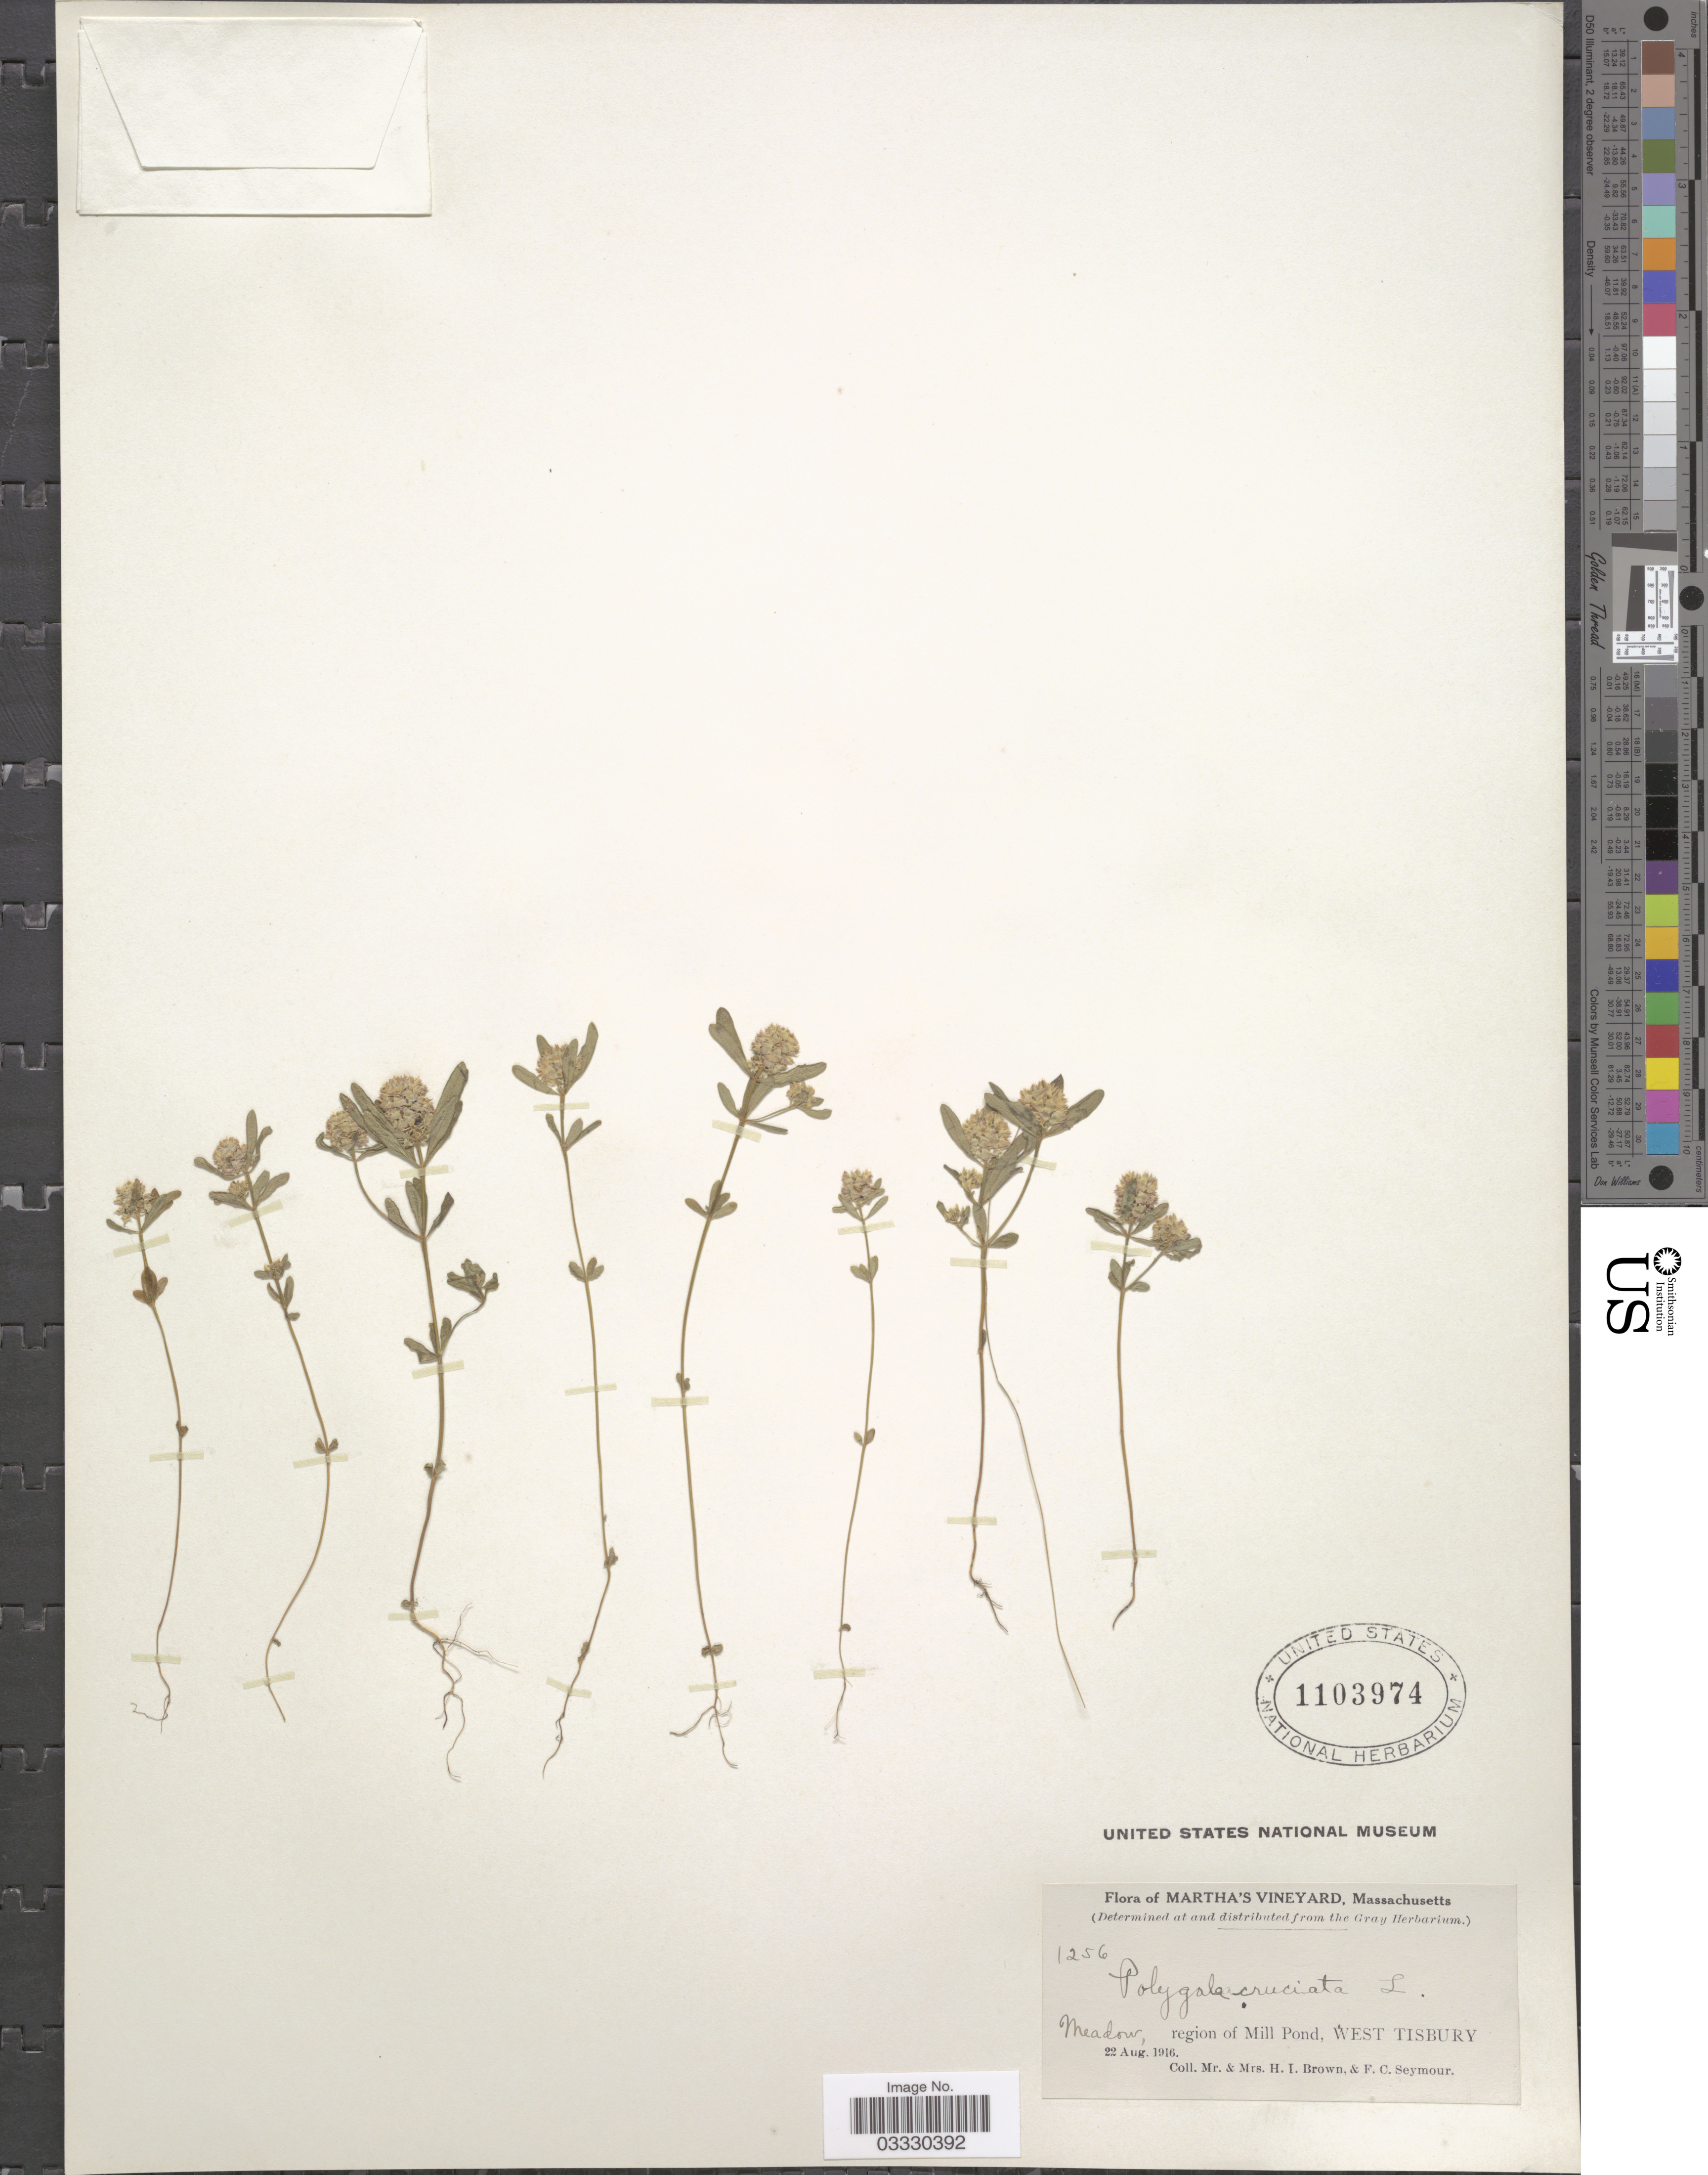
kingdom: Plantae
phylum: Tracheophyta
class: Magnoliopsida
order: Fabales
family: Polygalaceae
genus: Polygala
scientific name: Polygala cruciata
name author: L.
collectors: H. Brown, H. Brown & F. C. Seymour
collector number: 1256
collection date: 1916-08-22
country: United States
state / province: Massachusetts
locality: Martha's Vineyard. Meadow, region of Mill Pond, West Tisbury.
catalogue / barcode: US 1103974